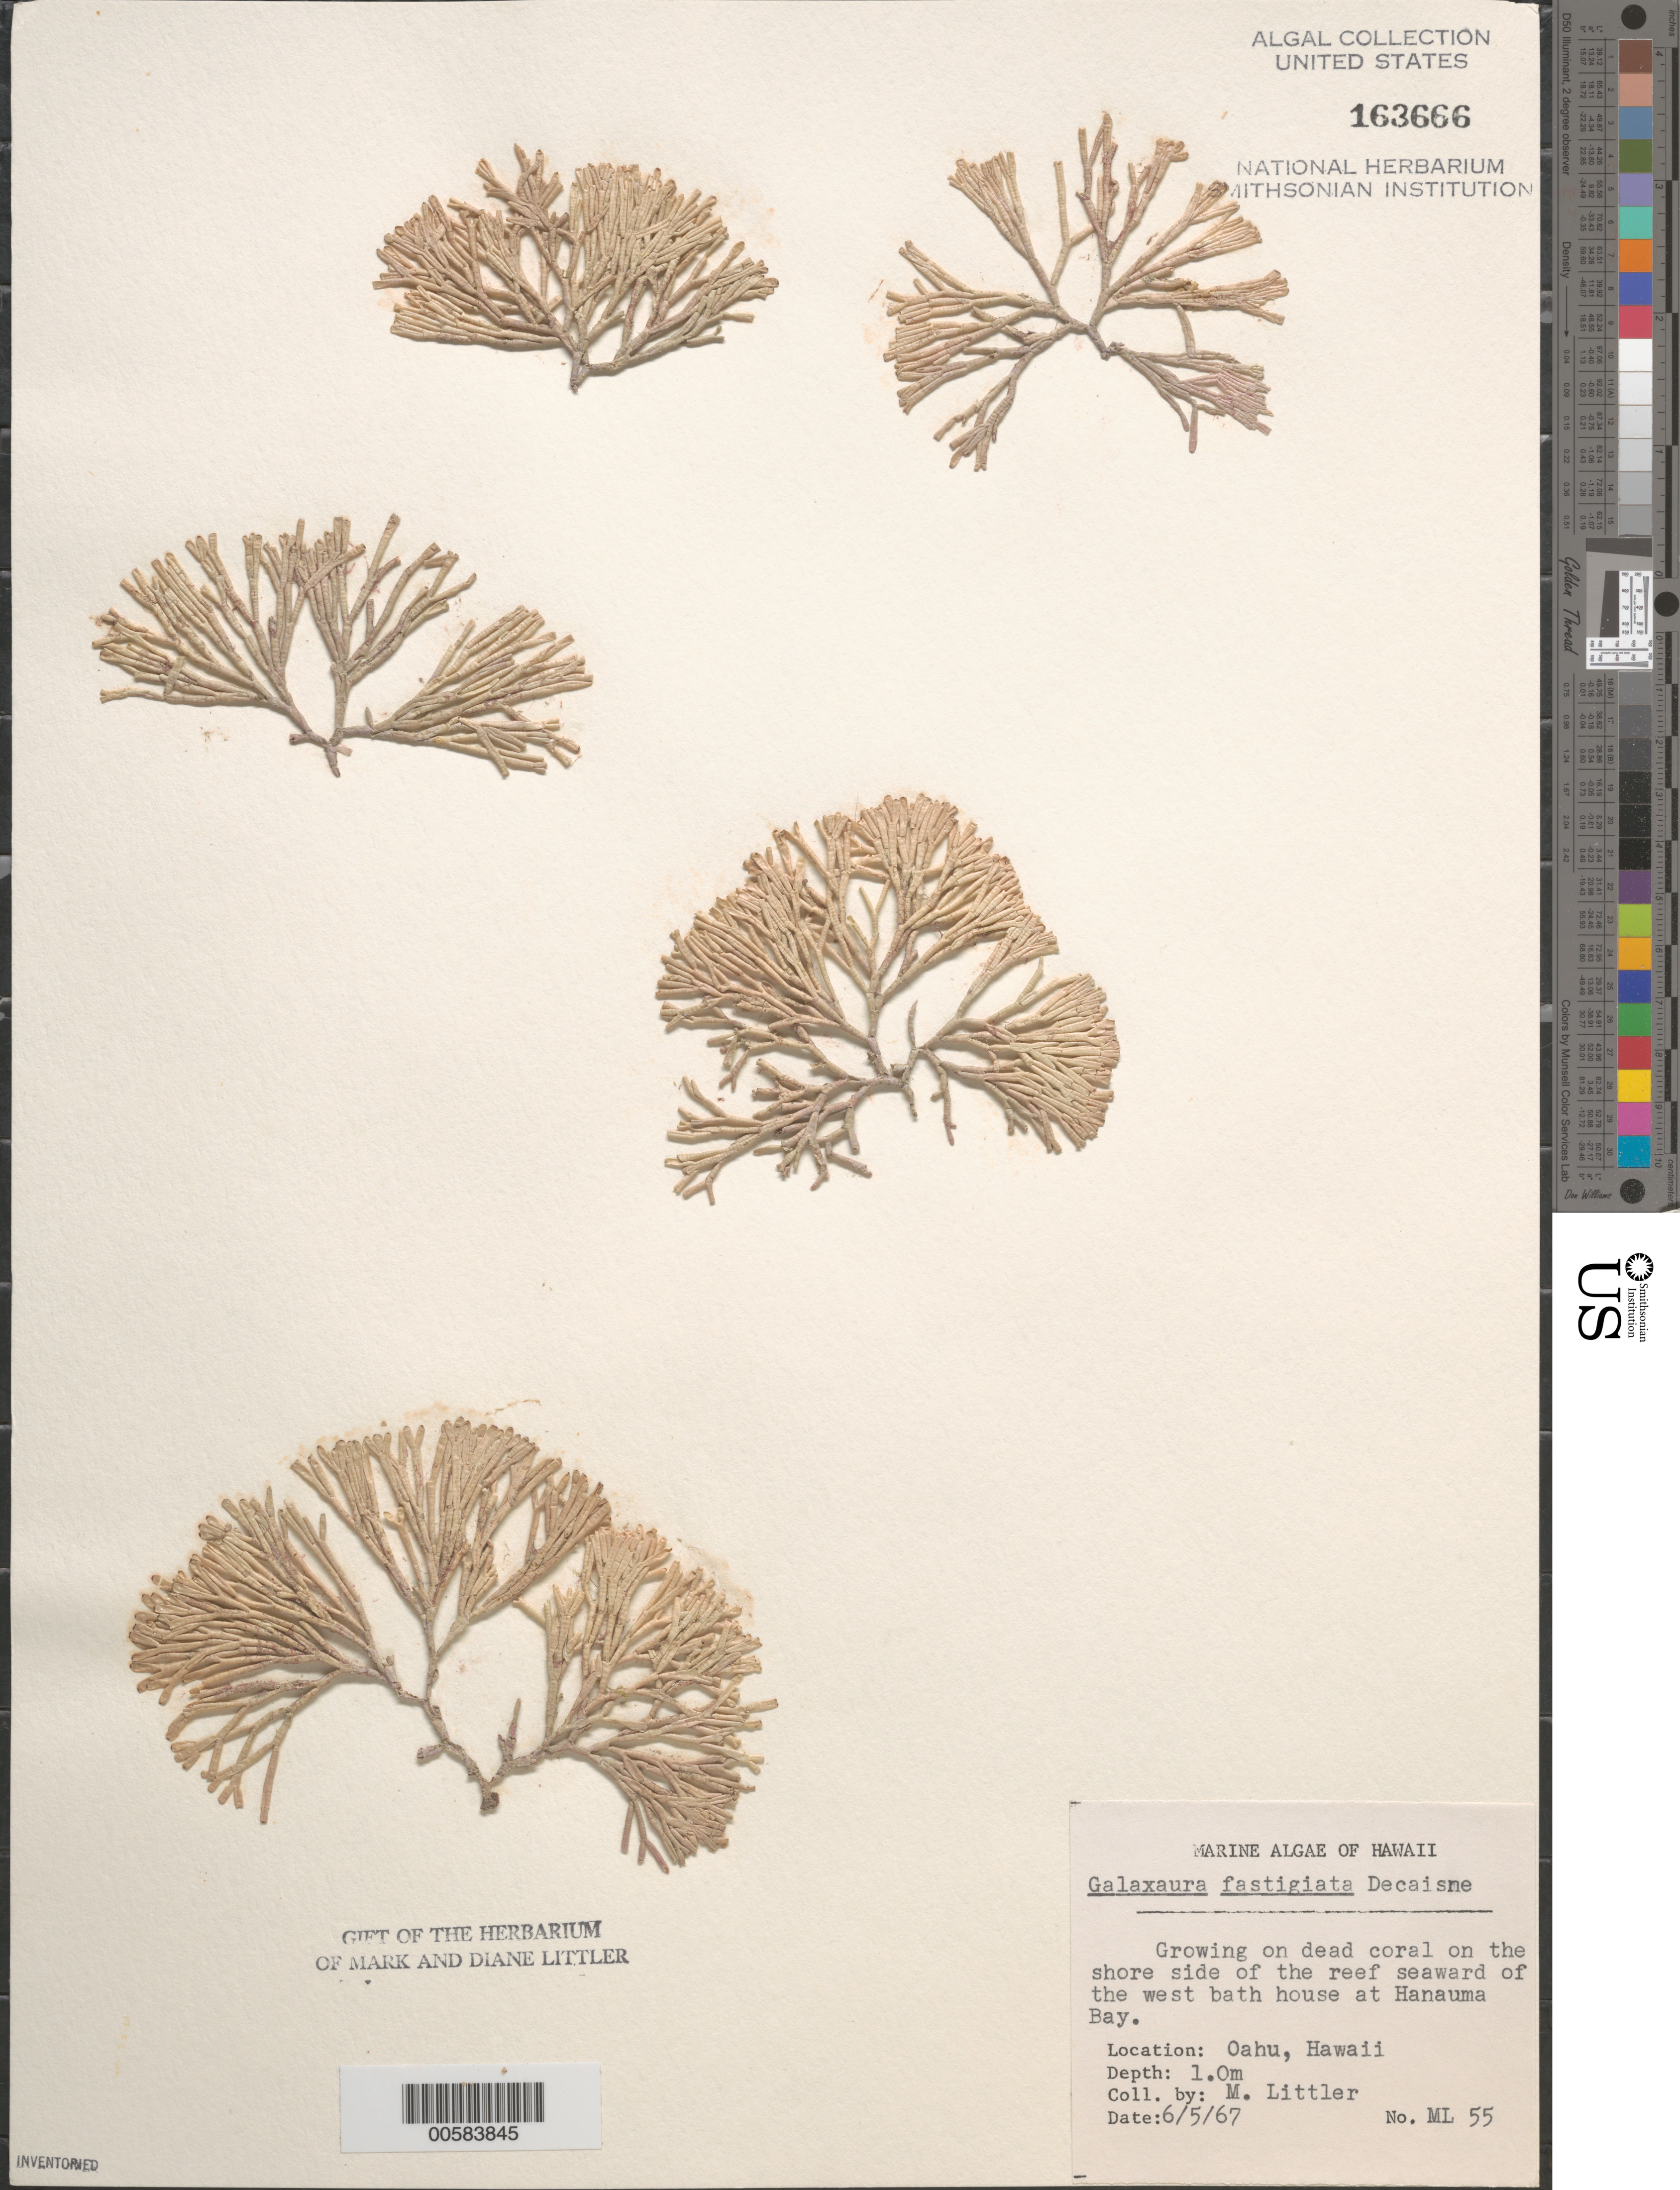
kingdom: Plantae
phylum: Rhodophyta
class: Florideophyceae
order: Nemaliales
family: Galaxauraceae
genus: Tricleocarpa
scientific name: Tricleocarpa fastigiata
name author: (Decne.) Huisman et al.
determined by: Algae name updating Project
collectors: M. M. Littler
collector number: ML 55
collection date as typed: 05 Aug 1967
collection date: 1967-08-05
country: United States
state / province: Hawaii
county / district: Honolulu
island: Oahu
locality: Hanauma Bay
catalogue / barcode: US 163666